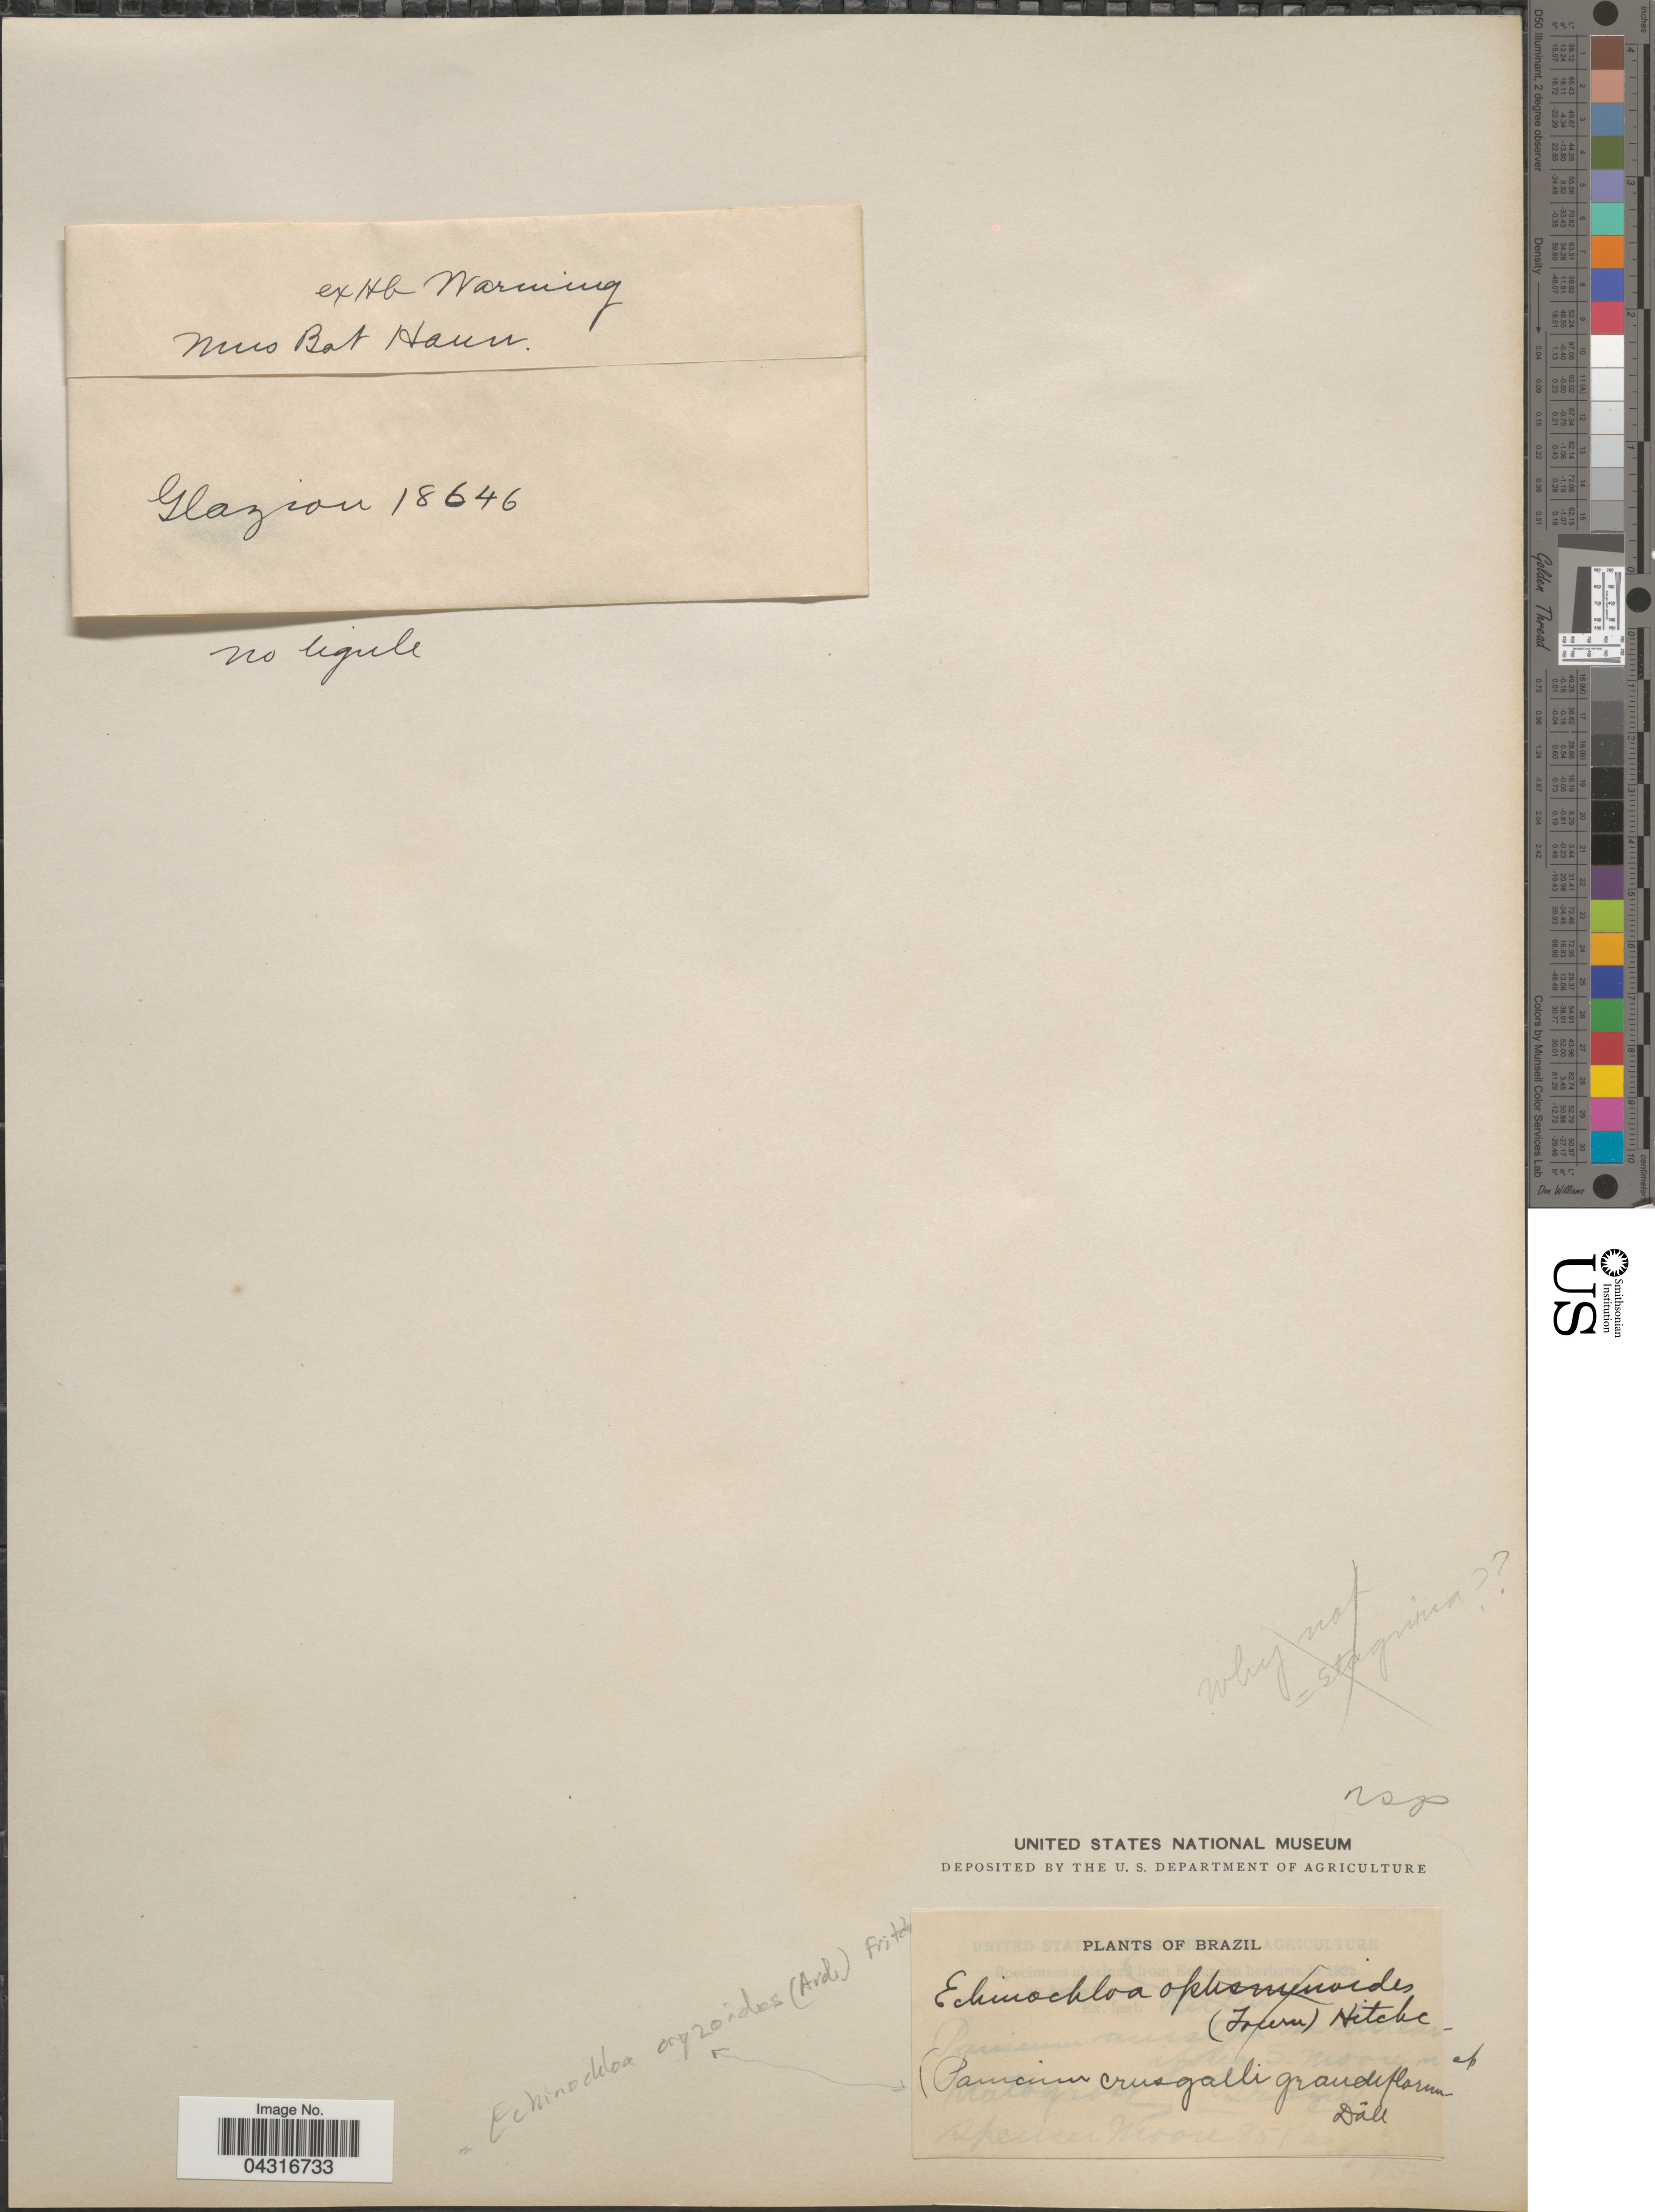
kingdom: Plantae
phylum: Tracheophyta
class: Liliopsida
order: Poales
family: Poaceae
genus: Echinochloa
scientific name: Echinochloa oryzoides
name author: (Ard.) Fritsch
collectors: Glaziou, --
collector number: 18646